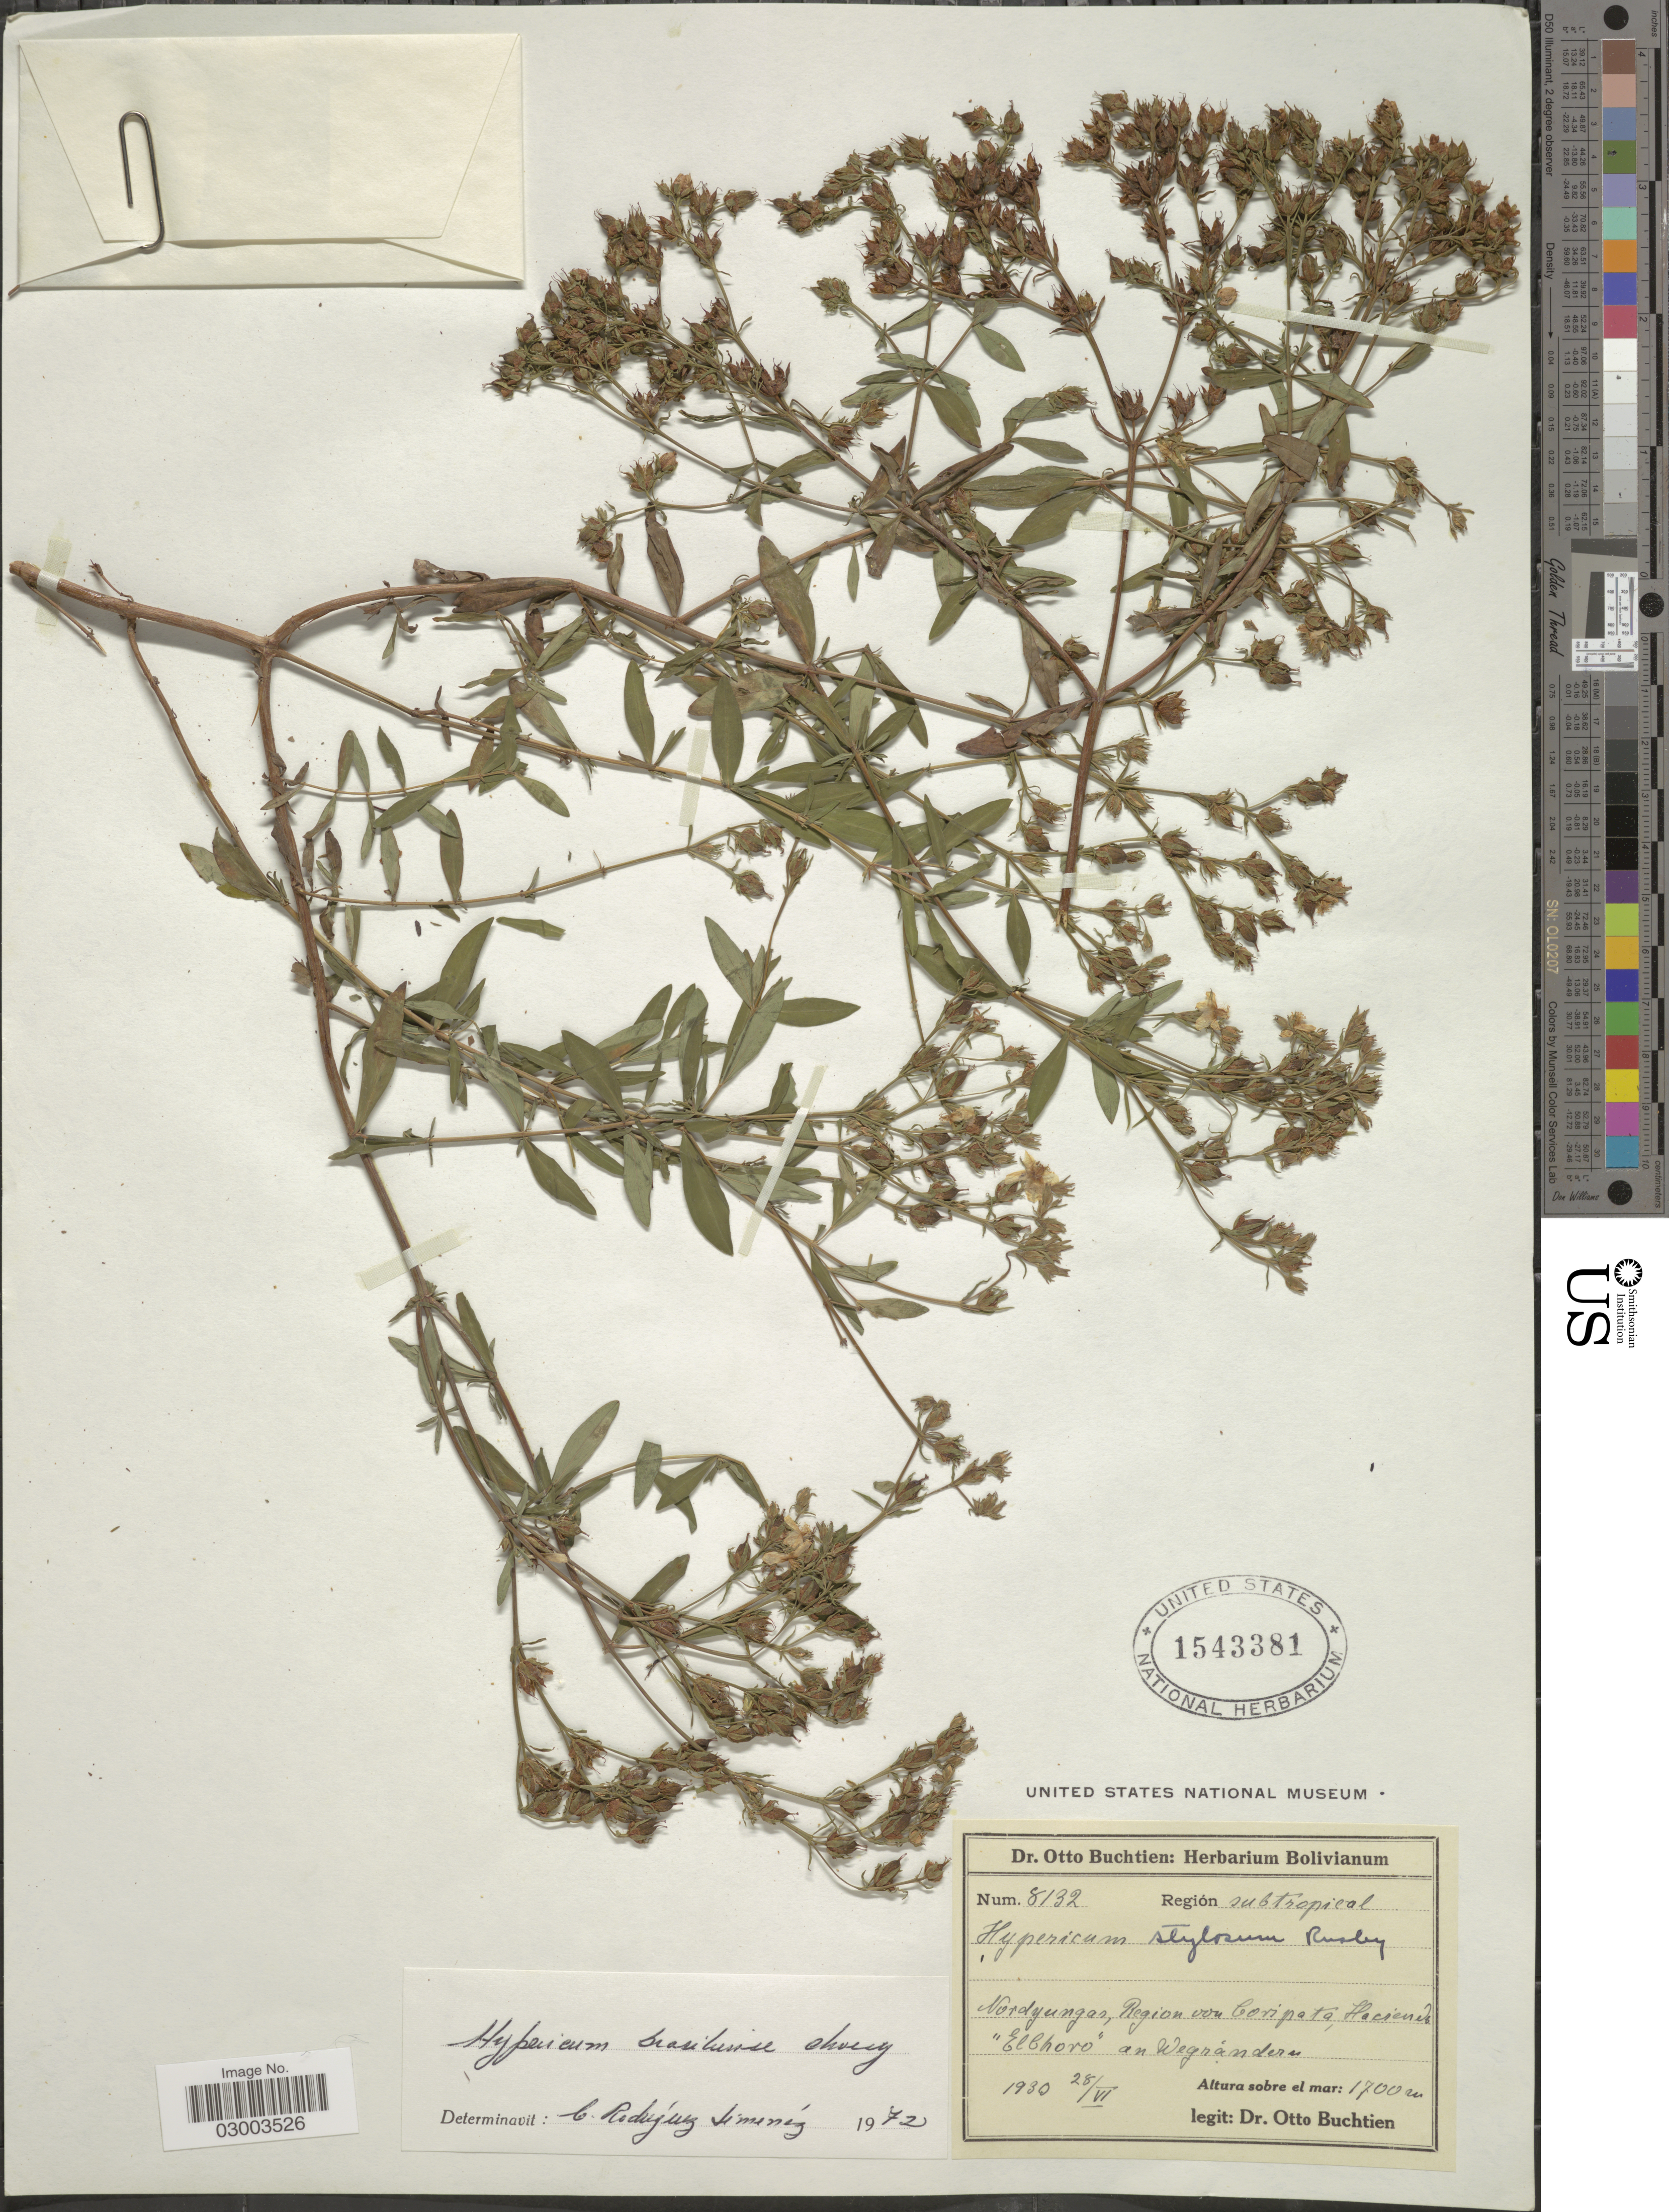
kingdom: Plantae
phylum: Tracheophyta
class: Magnoliopsida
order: Malpighiales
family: Hypericaceae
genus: Hypericum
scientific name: Hypericum brasiliense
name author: Choisy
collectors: O. Buchtien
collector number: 8132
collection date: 1930-06-25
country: Bolivia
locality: Región subtropical. Bordyungas, Region von Coripata, Hacienda 'El Choro' an Wegrändern.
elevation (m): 1700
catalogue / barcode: US 1543381